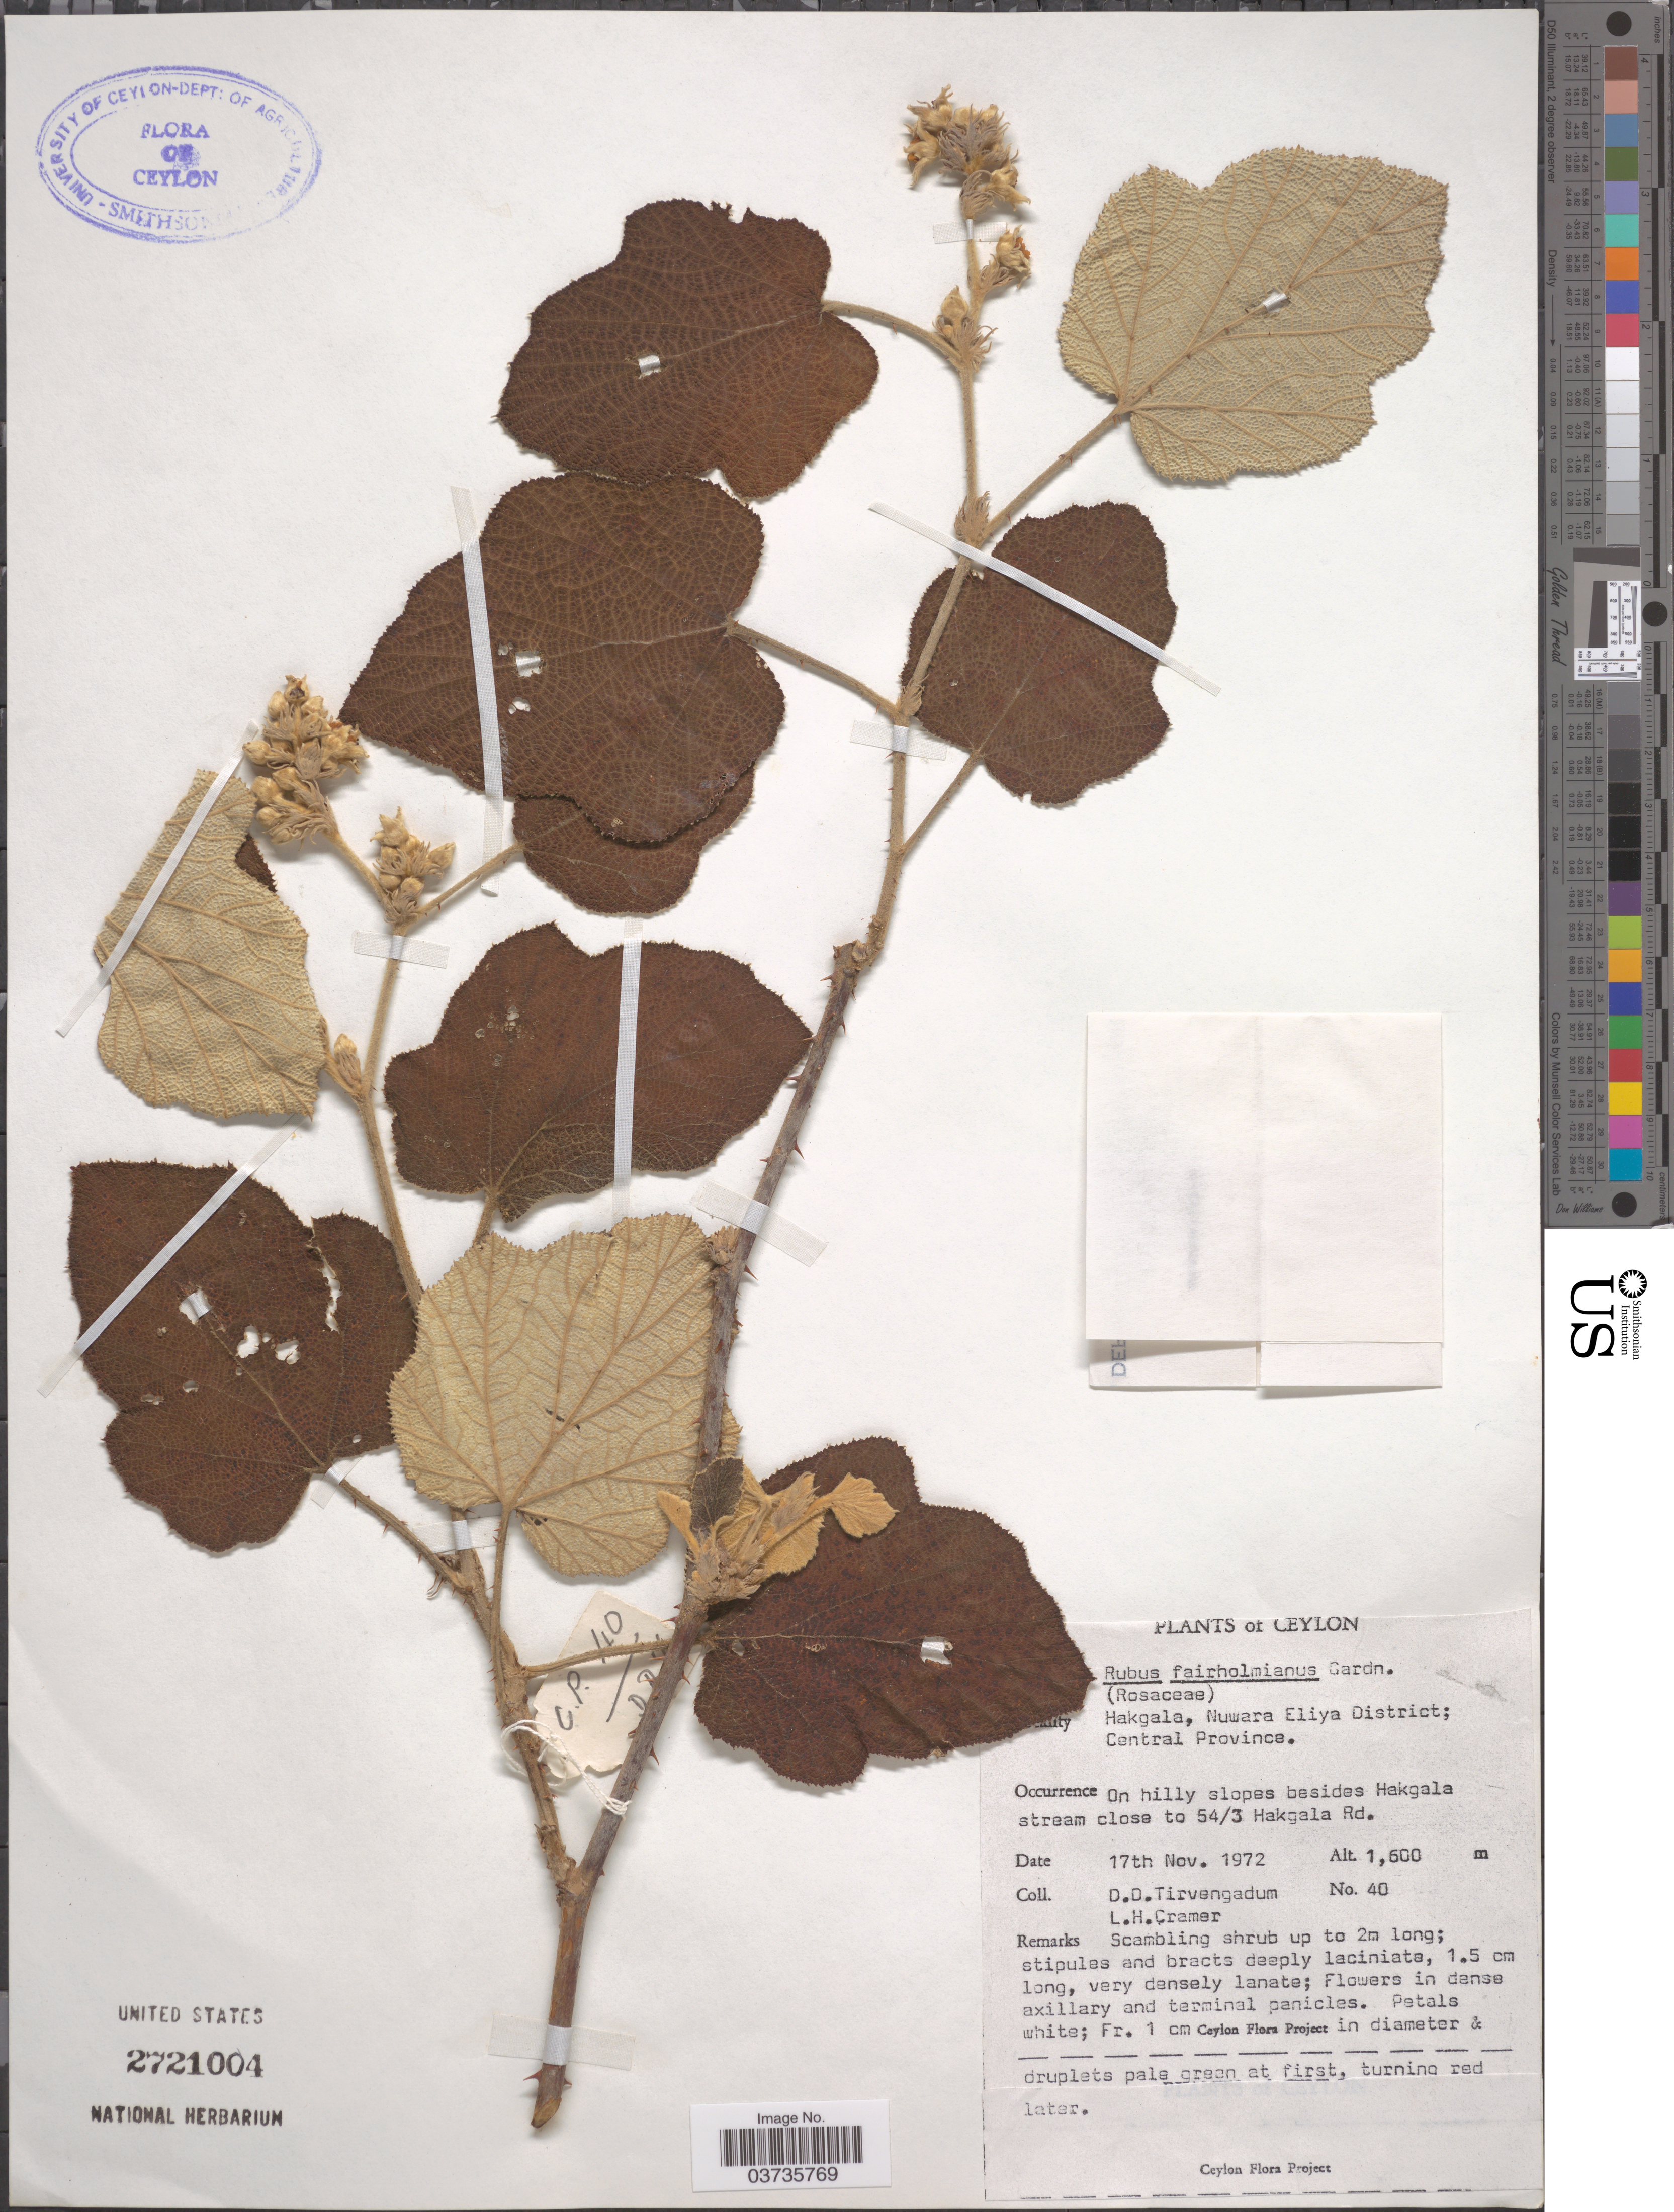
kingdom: Plantae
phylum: Tracheophyta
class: Magnoliopsida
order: Rosales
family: Rosaceae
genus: Rubus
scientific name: Rubus fairholmianus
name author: Gardner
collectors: D. Tirvengadum & L. H. Cramer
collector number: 40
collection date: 1972-11-17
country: Sri Lanka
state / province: Central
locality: Ceylon. Hakgala, Nuwara Eliya District. On hilly slopes besides Hakgala stream close to 54-3 Hakgala Rd.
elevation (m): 1600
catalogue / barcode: US 2721004